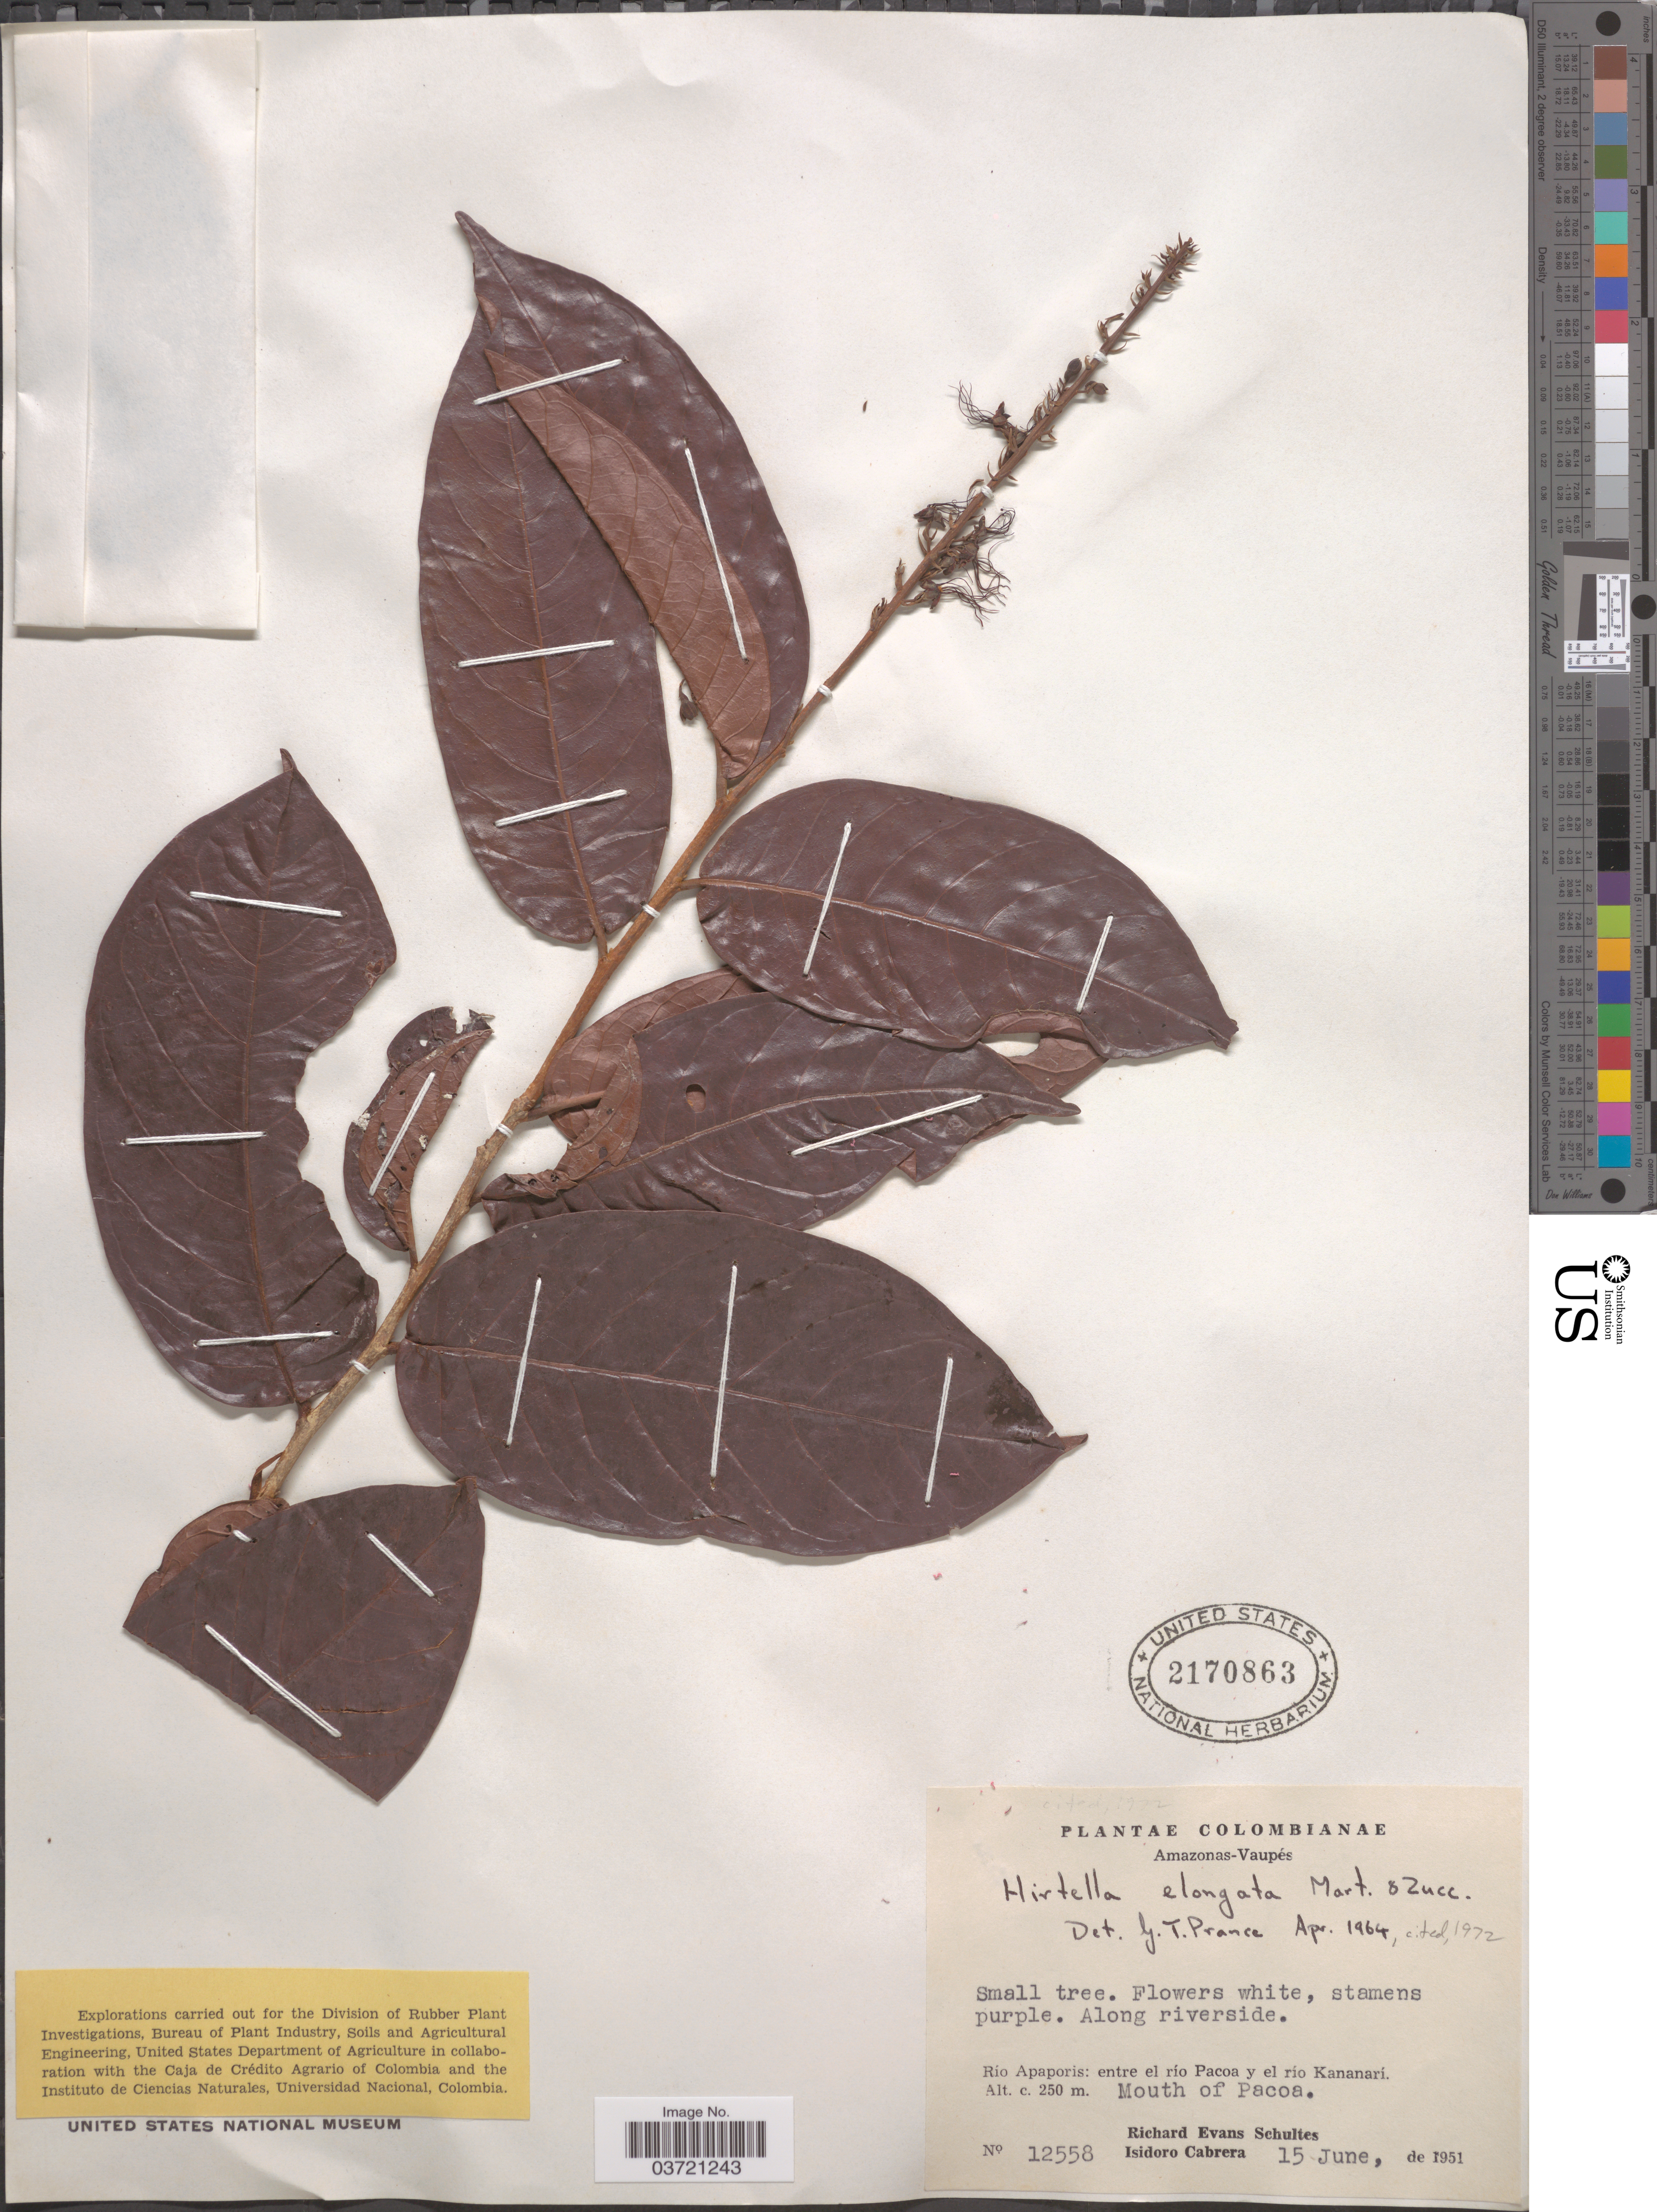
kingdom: Plantae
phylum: Tracheophyta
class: Magnoliopsida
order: Malpighiales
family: Chrysobalanaceae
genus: Hirtella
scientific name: Hirtella elongata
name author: Mart. & Zucc.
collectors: R. E. Schultes & I. Cabrera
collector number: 12558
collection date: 1951-06-15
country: Colombia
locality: Amazonas-Vaupés. Along riverside. Río Apaporis: entre el Río Pacoa y el río Kananarí. Mouth of Pacoa.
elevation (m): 250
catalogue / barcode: US 2170863